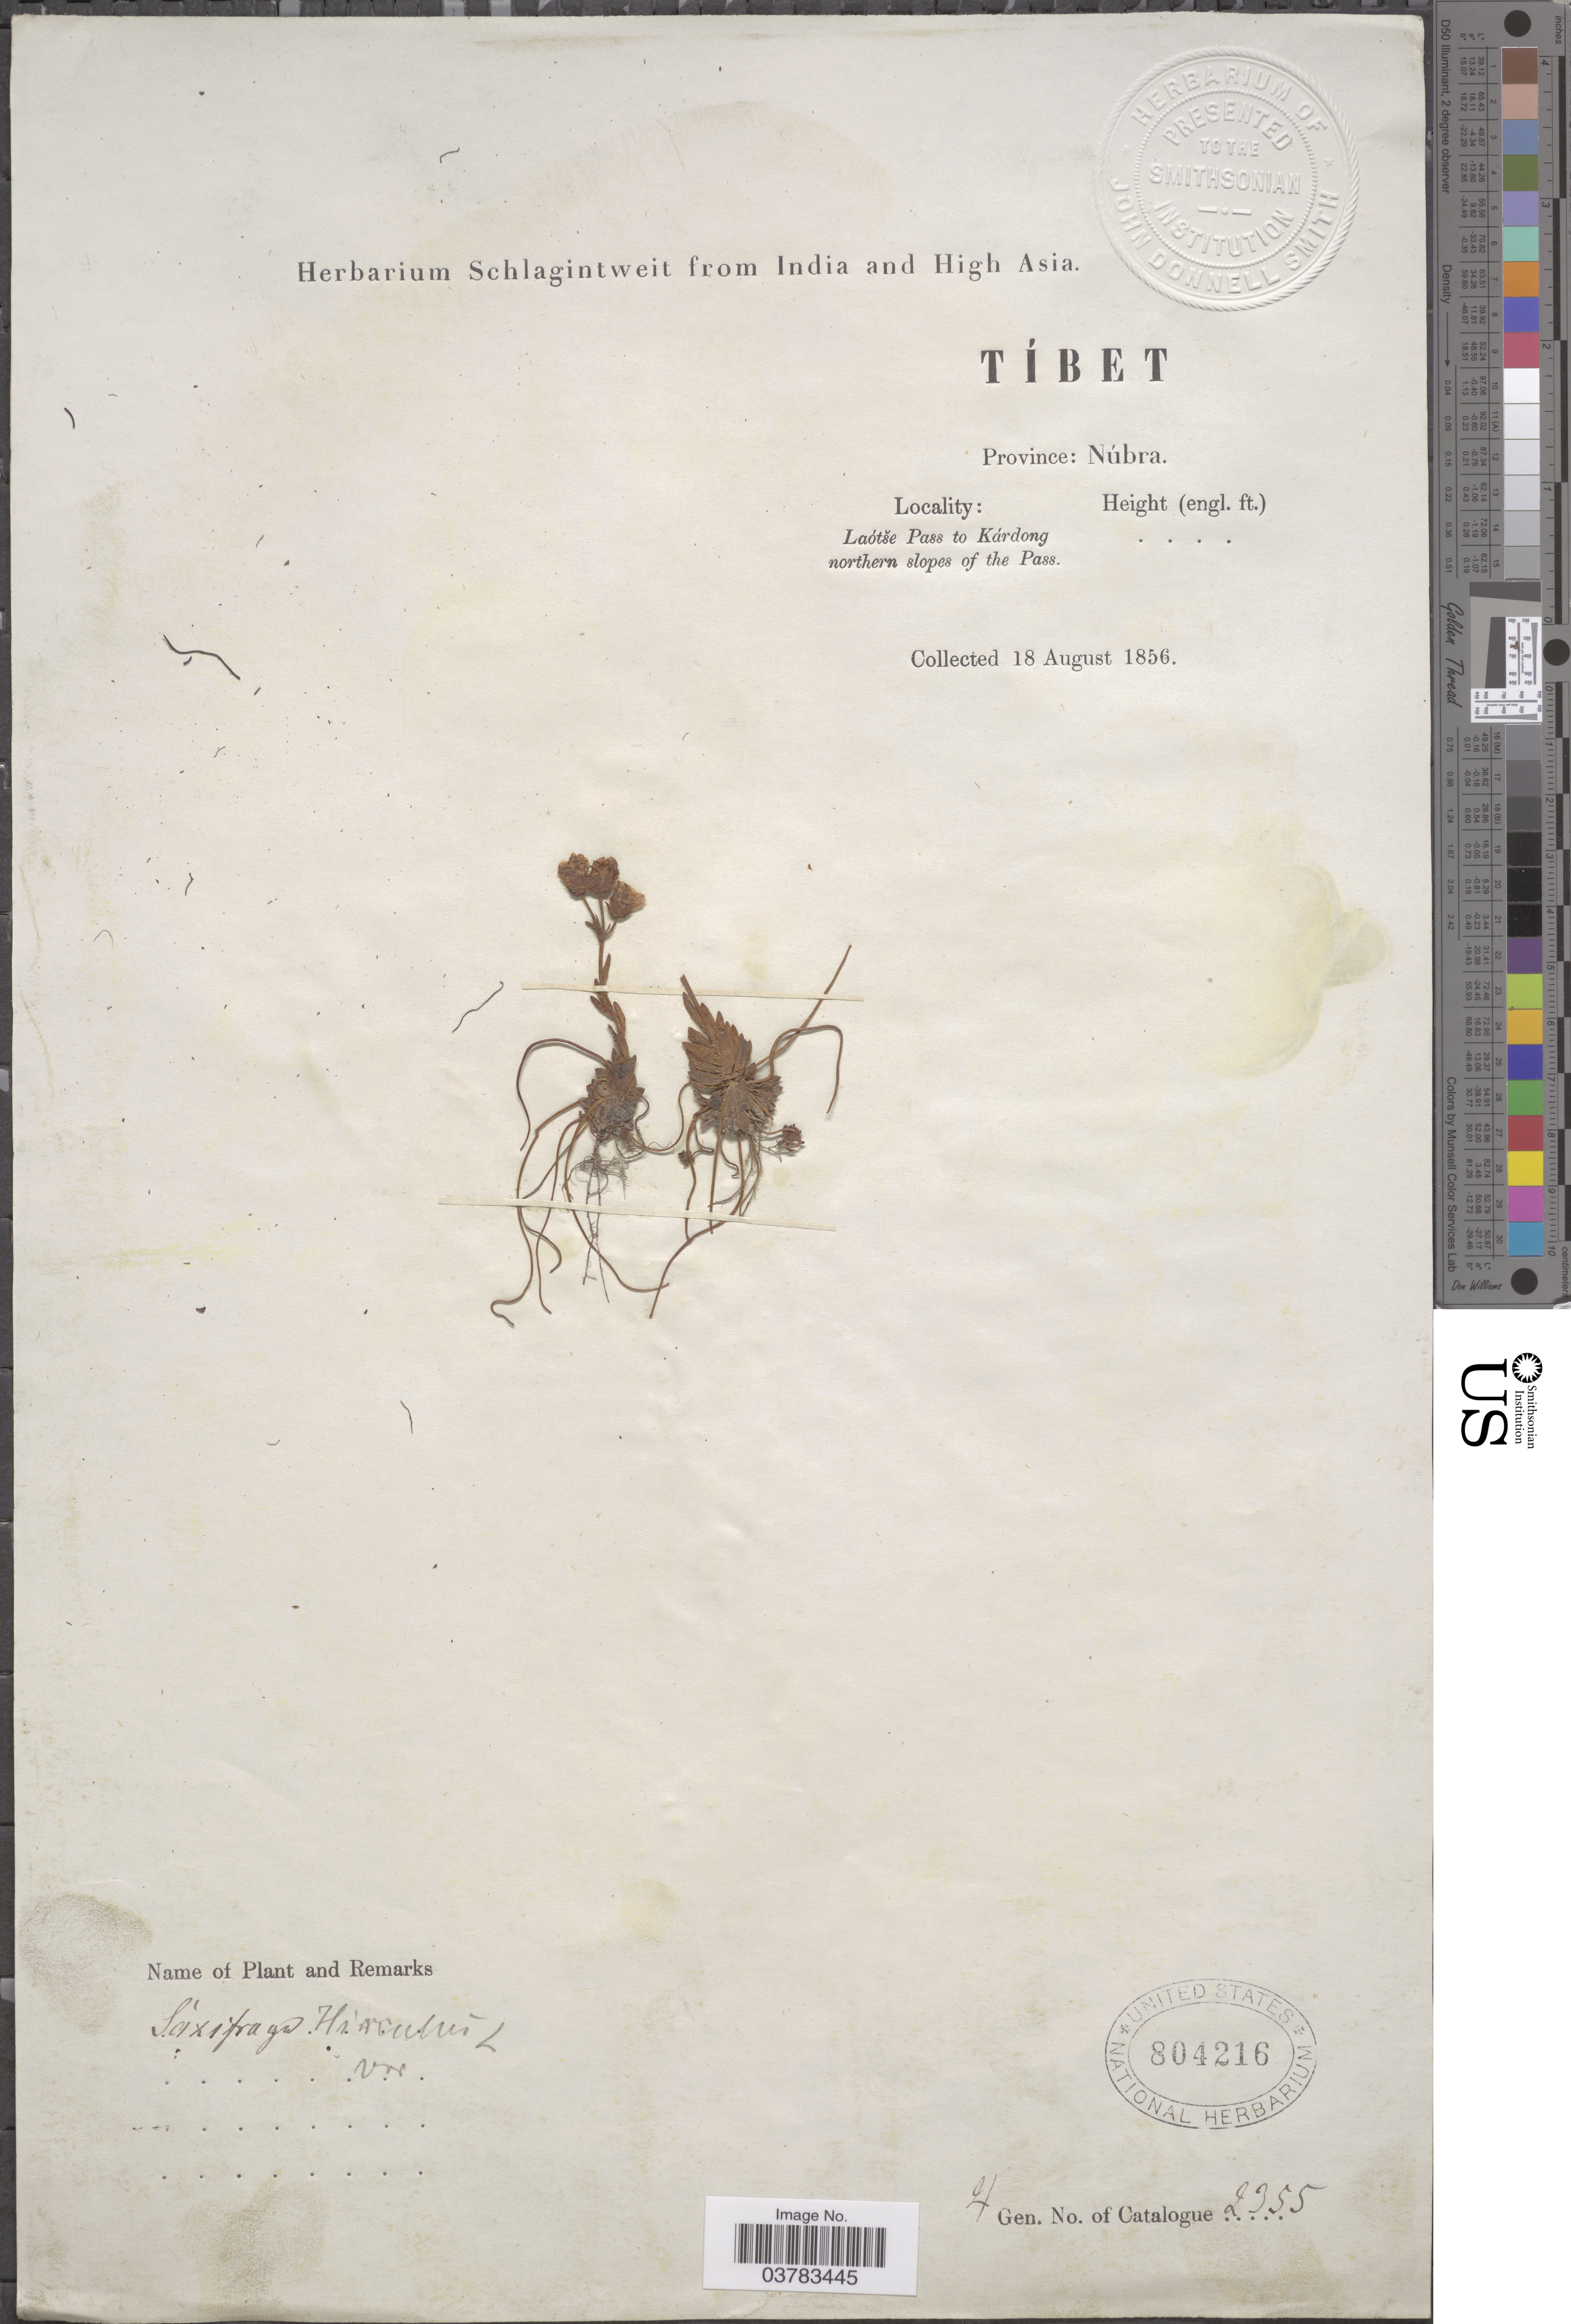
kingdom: Plantae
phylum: Tracheophyta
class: Magnoliopsida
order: Saxifragales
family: Saxifragaceae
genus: Saxifraga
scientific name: Saxifraga hirculus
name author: L.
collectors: ex herb. Schlagintweit from India and High Asia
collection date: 1856-08-18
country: China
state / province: Xizang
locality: Tíbet. Province: Núbra. Laótše Pass to Kárdong. Northern slopes of the Pass.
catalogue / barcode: US 804216